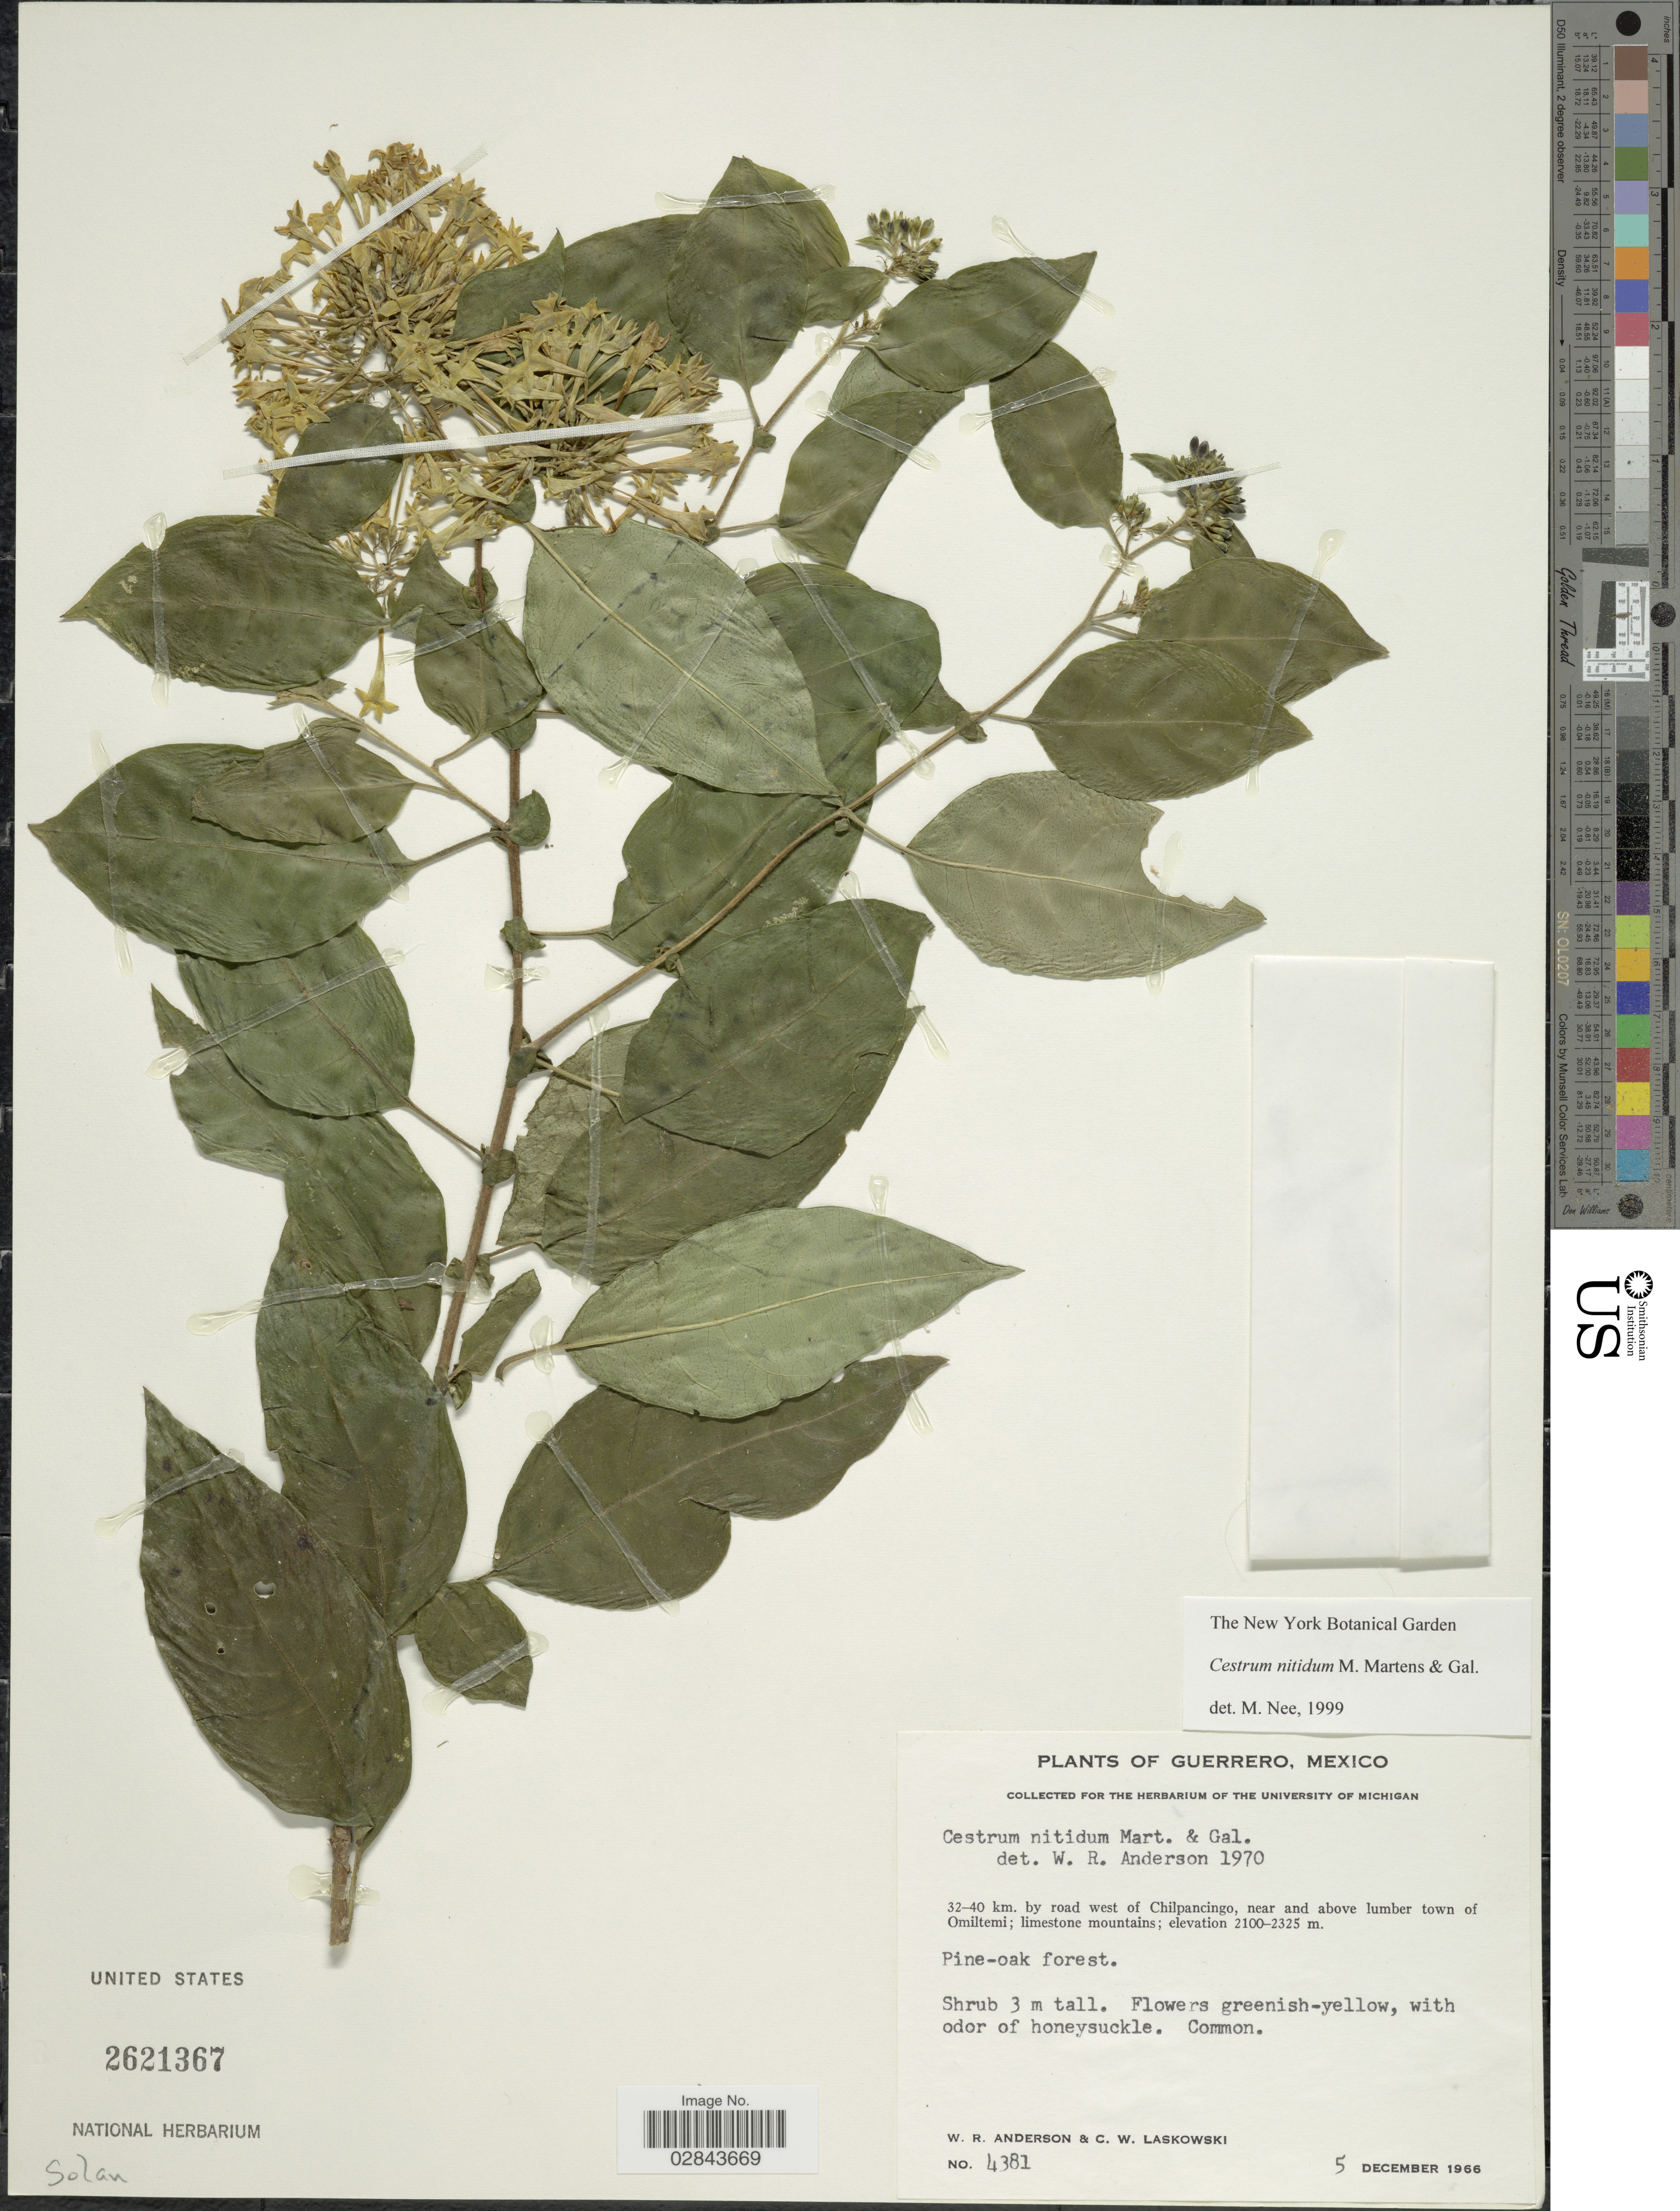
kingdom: Plantae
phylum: Tracheophyta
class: Magnoliopsida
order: Solanales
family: Solanaceae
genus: Cestrum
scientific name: Cestrum nitidum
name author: M. Martens & Galeotti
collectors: W. Anderson & C. Laskowski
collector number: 4381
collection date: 1966-12-05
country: Mexico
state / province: Guerrero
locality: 32-40 km. by road west of Chilpancingo, near and above lumber town of Omiltemi.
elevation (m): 2100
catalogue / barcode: US 2621367